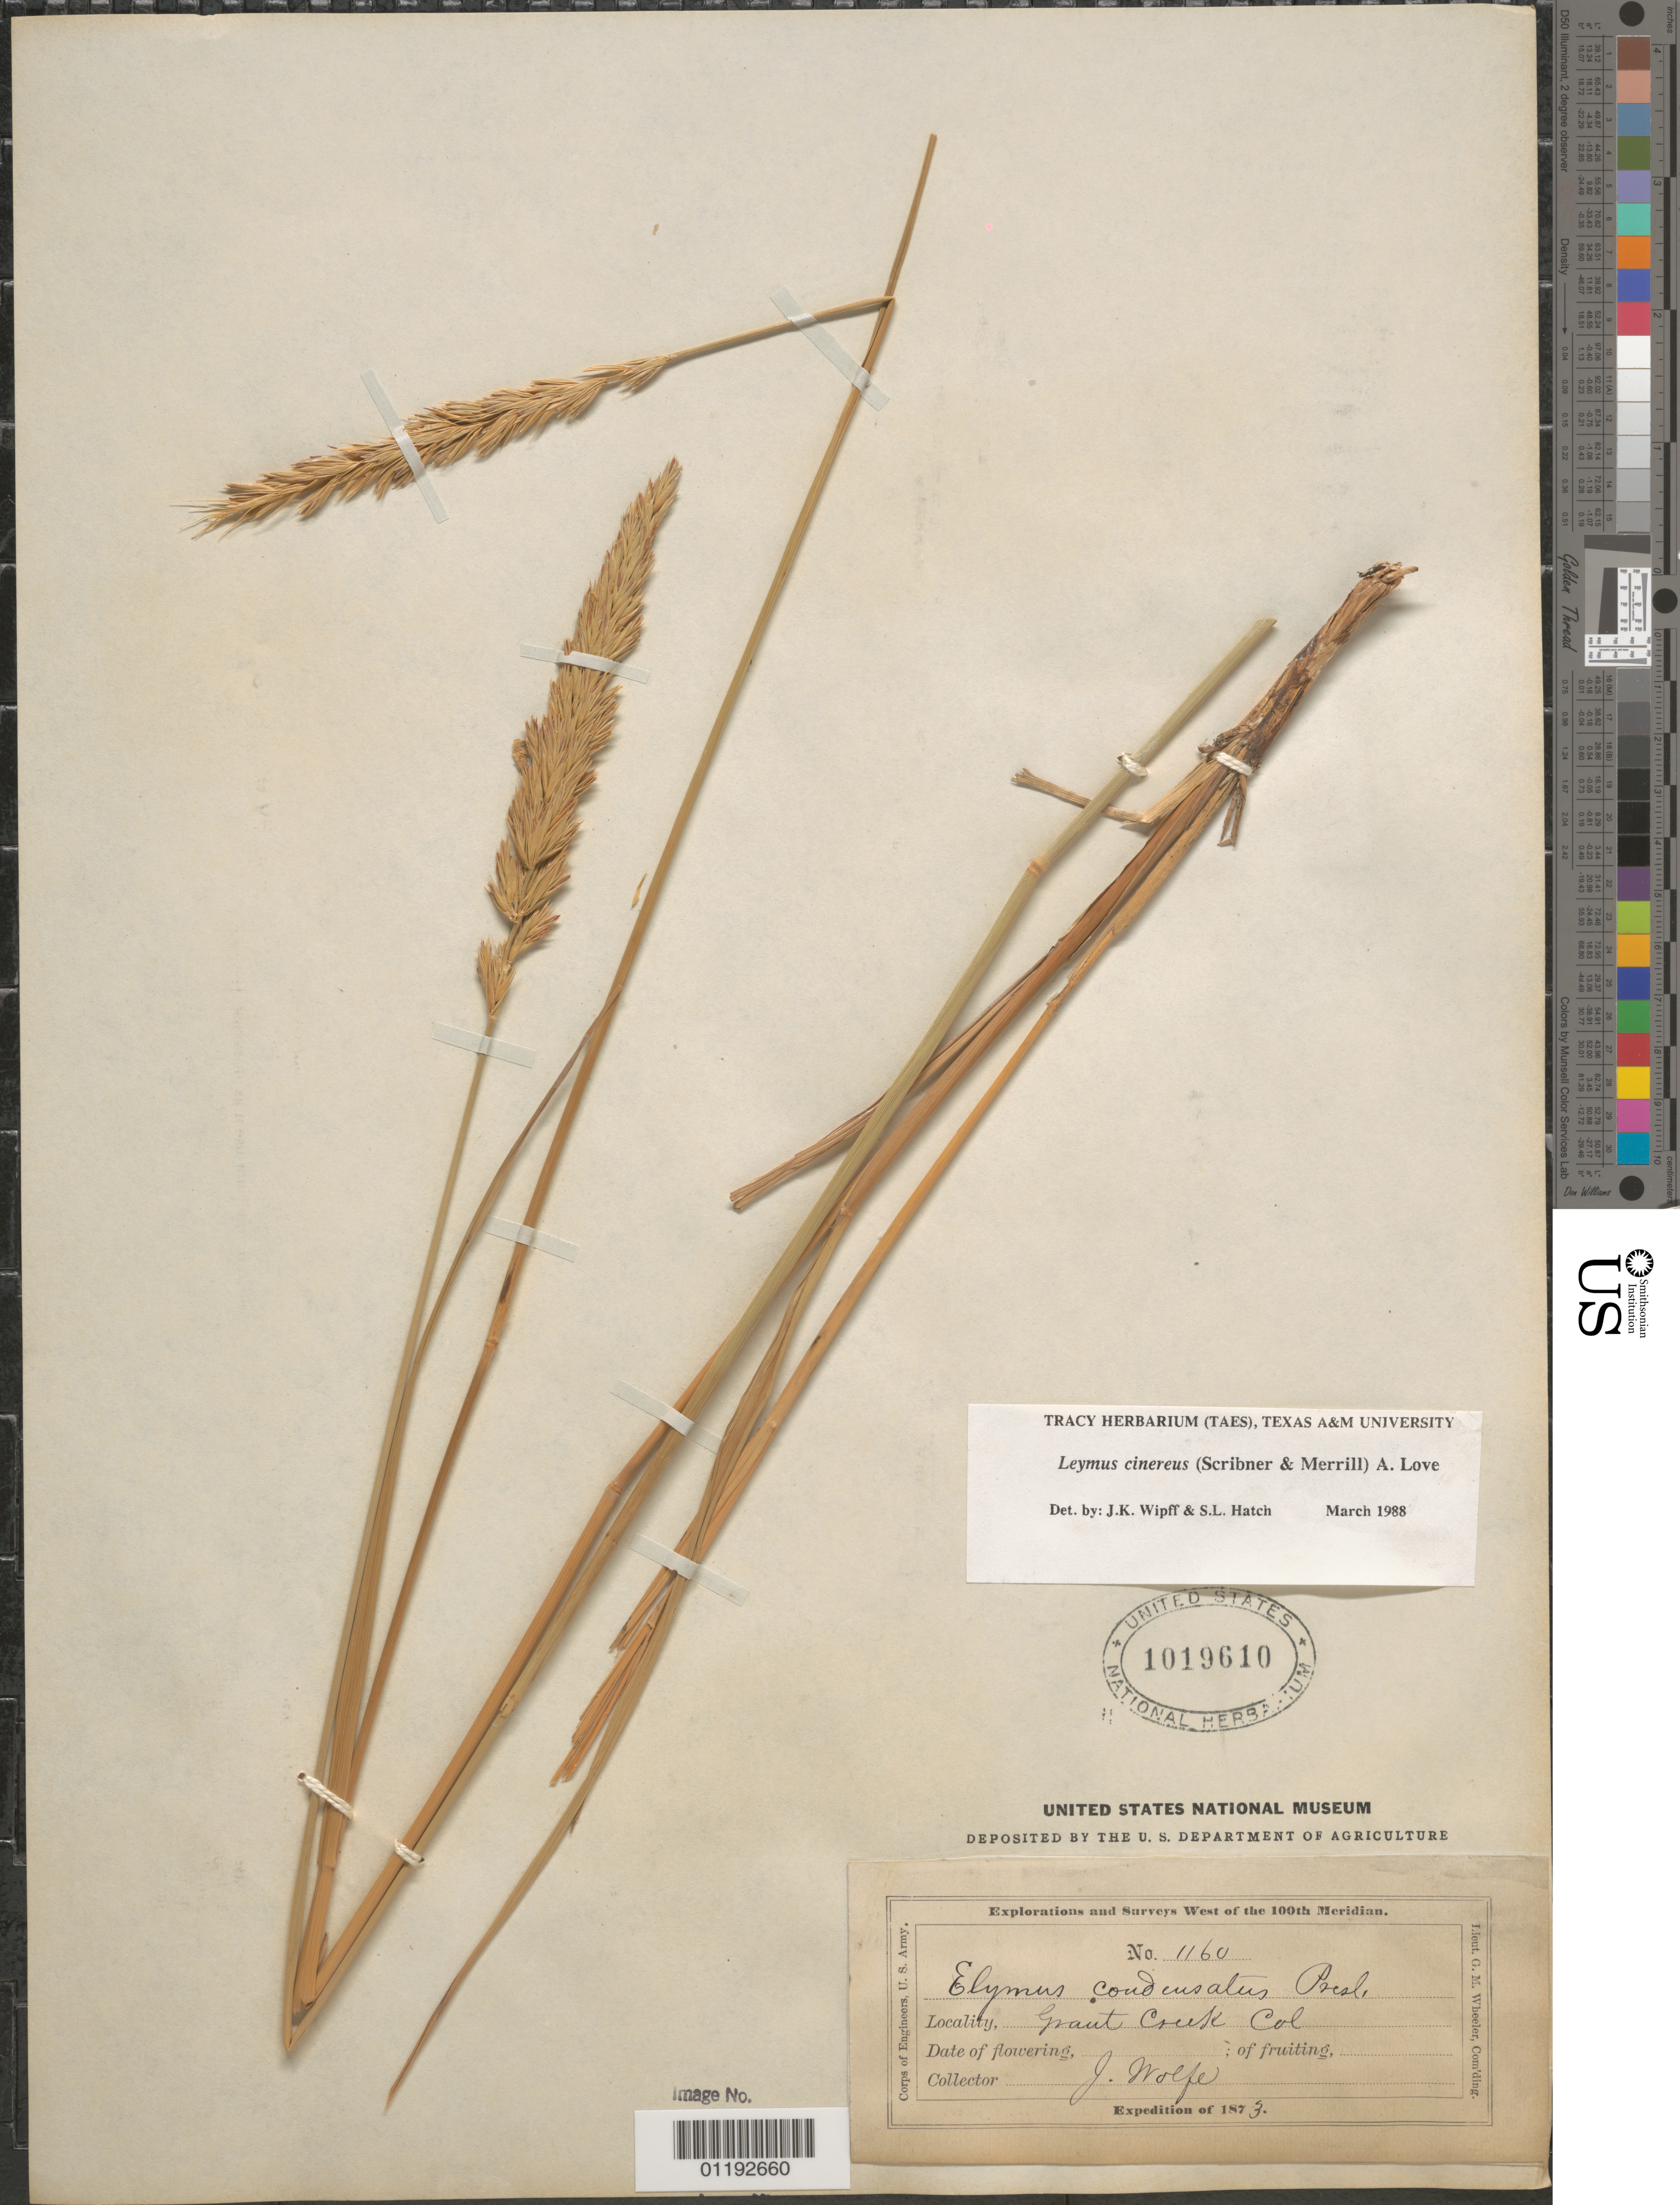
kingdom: Plantae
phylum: Tracheophyta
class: Liliopsida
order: Poales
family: Poaceae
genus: Leymus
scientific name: Leymus cinereus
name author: (Scribn. & Merr.) Á. Löve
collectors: J. Wolf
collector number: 1160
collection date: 1873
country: United States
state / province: Colorado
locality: Grant Creek.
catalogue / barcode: US 1019610